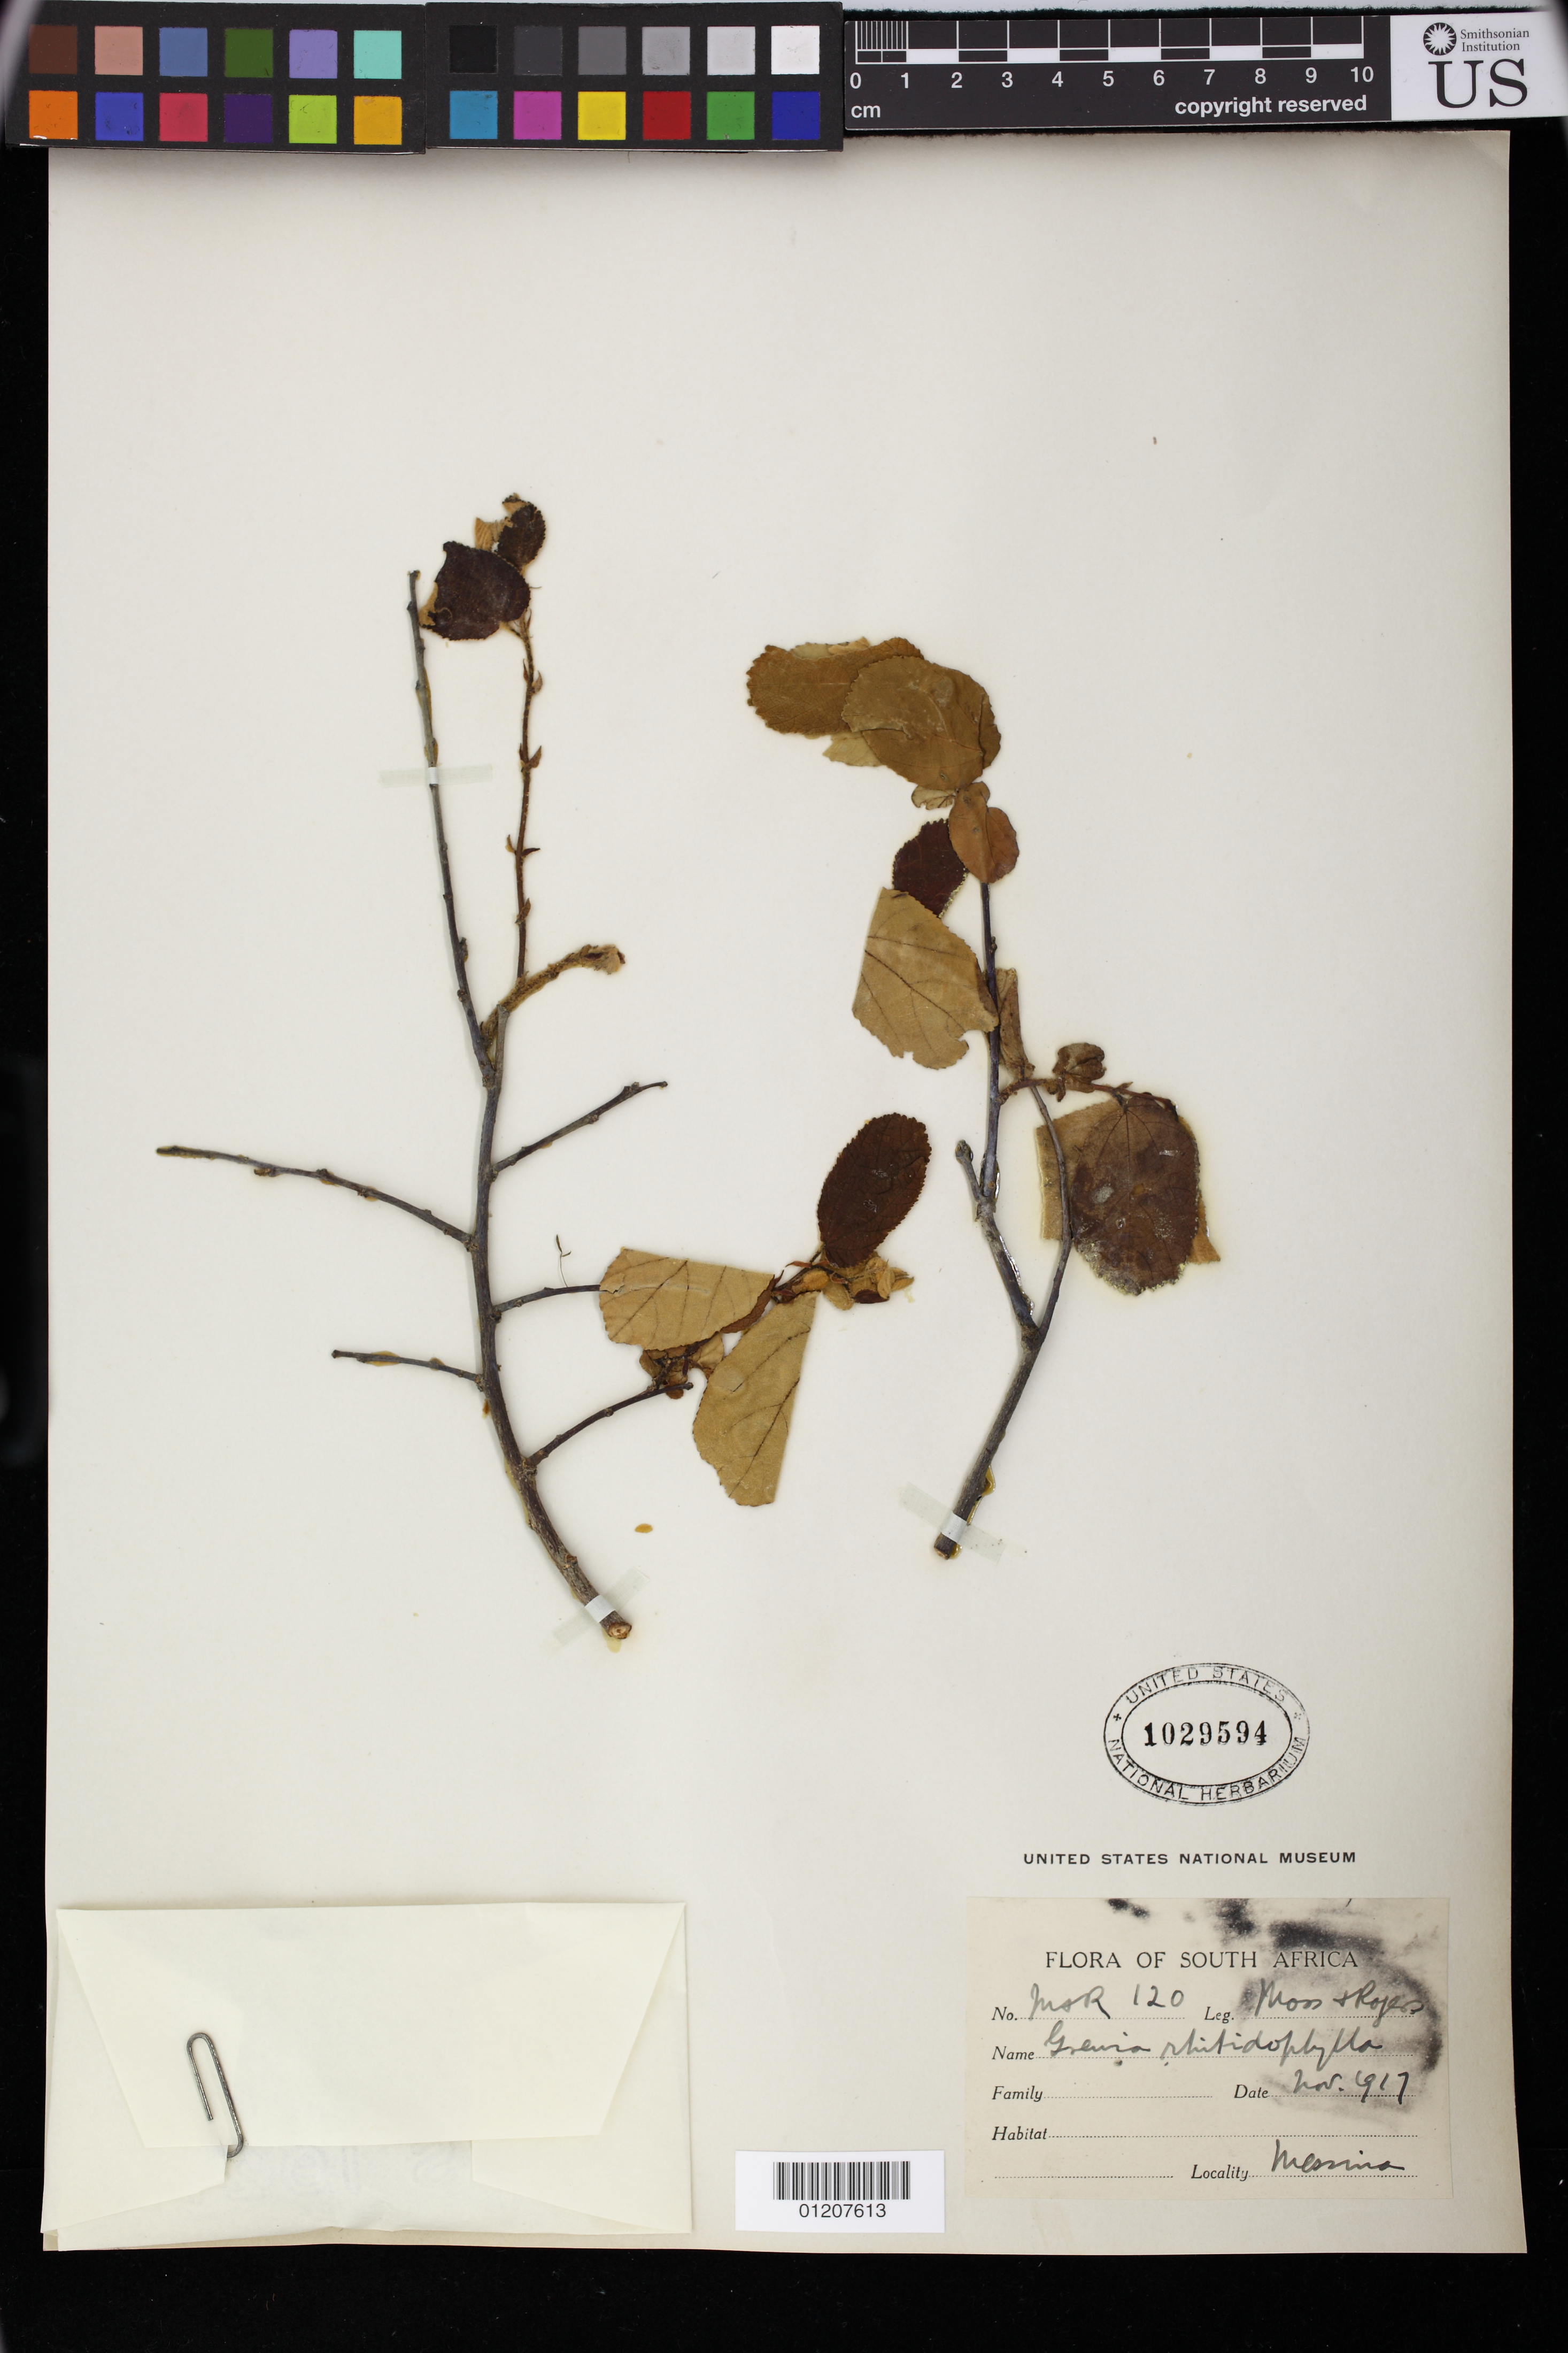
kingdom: Plantae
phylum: Tracheophyta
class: Magnoliopsida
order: Malvales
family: Malvaceae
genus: Grewia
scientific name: Grewia rhytidophylla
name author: K. Schum.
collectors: C. E. Moss & F. A. Rogers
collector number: M&R120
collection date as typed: Nov 1917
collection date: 1917-11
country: South Africa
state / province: Limpopo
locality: Messina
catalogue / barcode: US 1029594